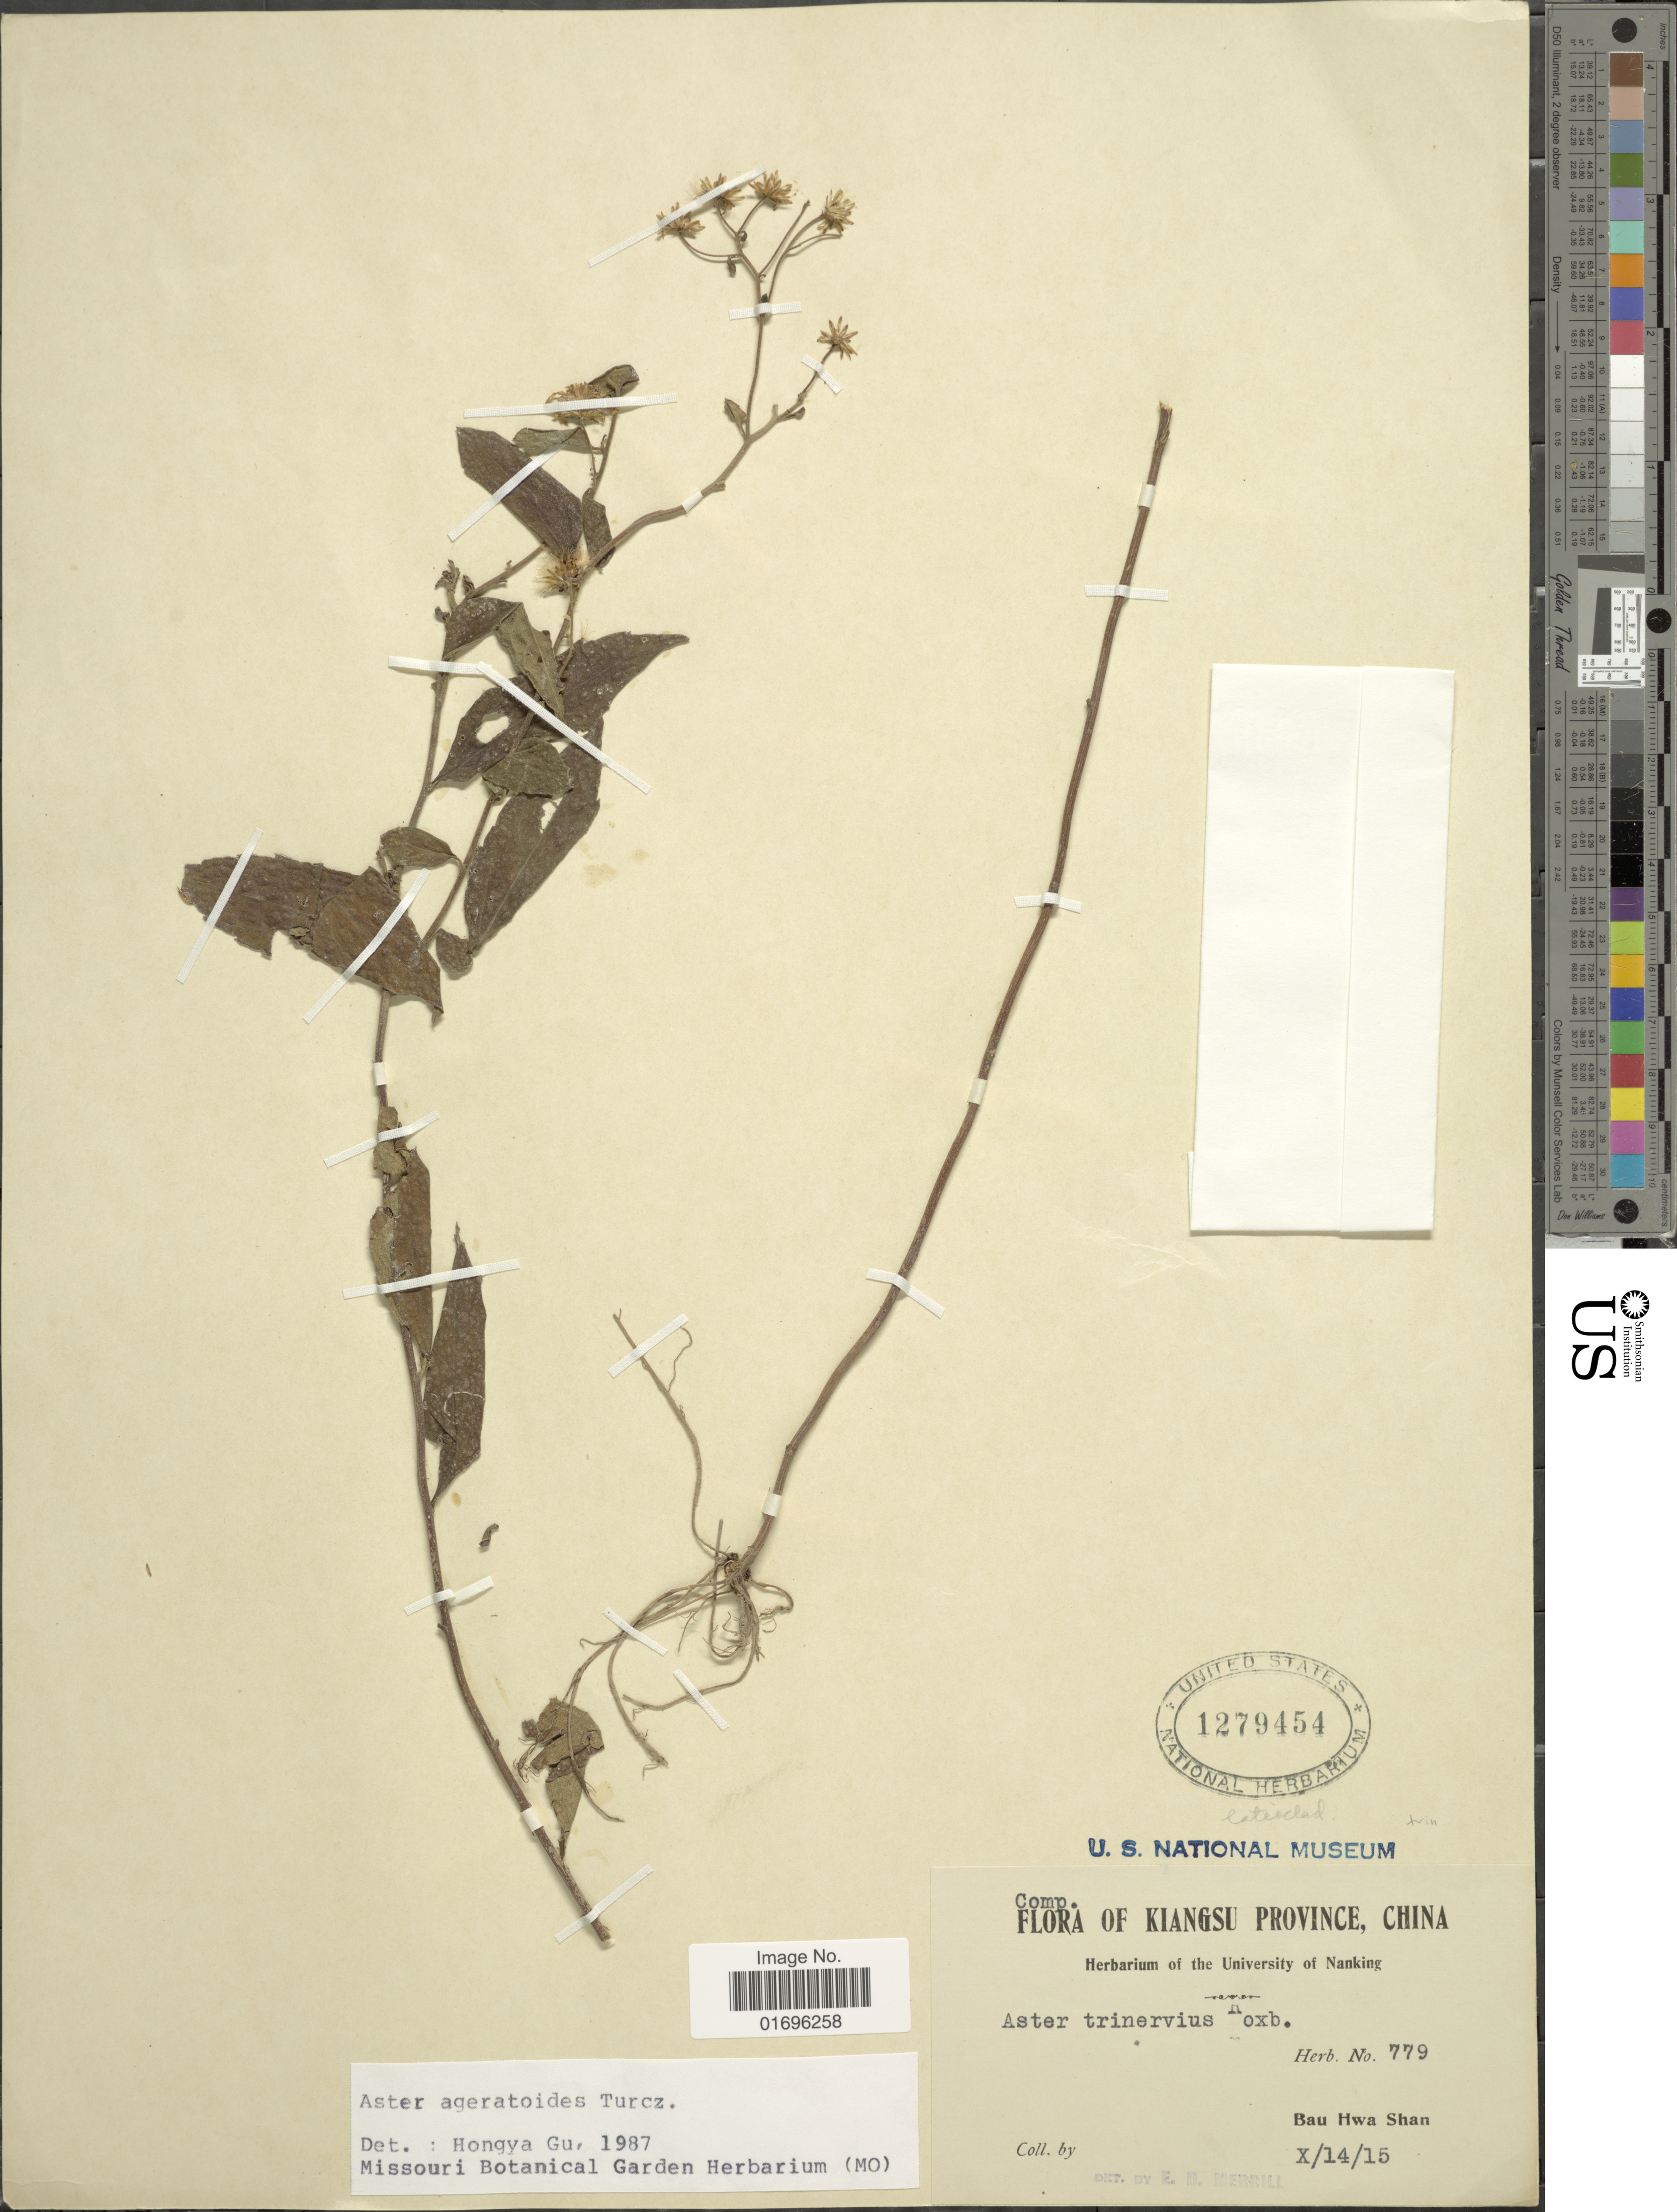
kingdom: Plantae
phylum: Tracheophyta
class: Magnoliopsida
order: Asterales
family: Asteraceae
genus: Aster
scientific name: Aster ageratoides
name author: Turcz.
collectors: ex herb. University of Nanking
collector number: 779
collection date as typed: Transcribed d/m/y: 14/10/15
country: China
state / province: Jiangsu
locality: Kiangsu Province. Bau Hwa Shan.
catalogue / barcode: US 1279454